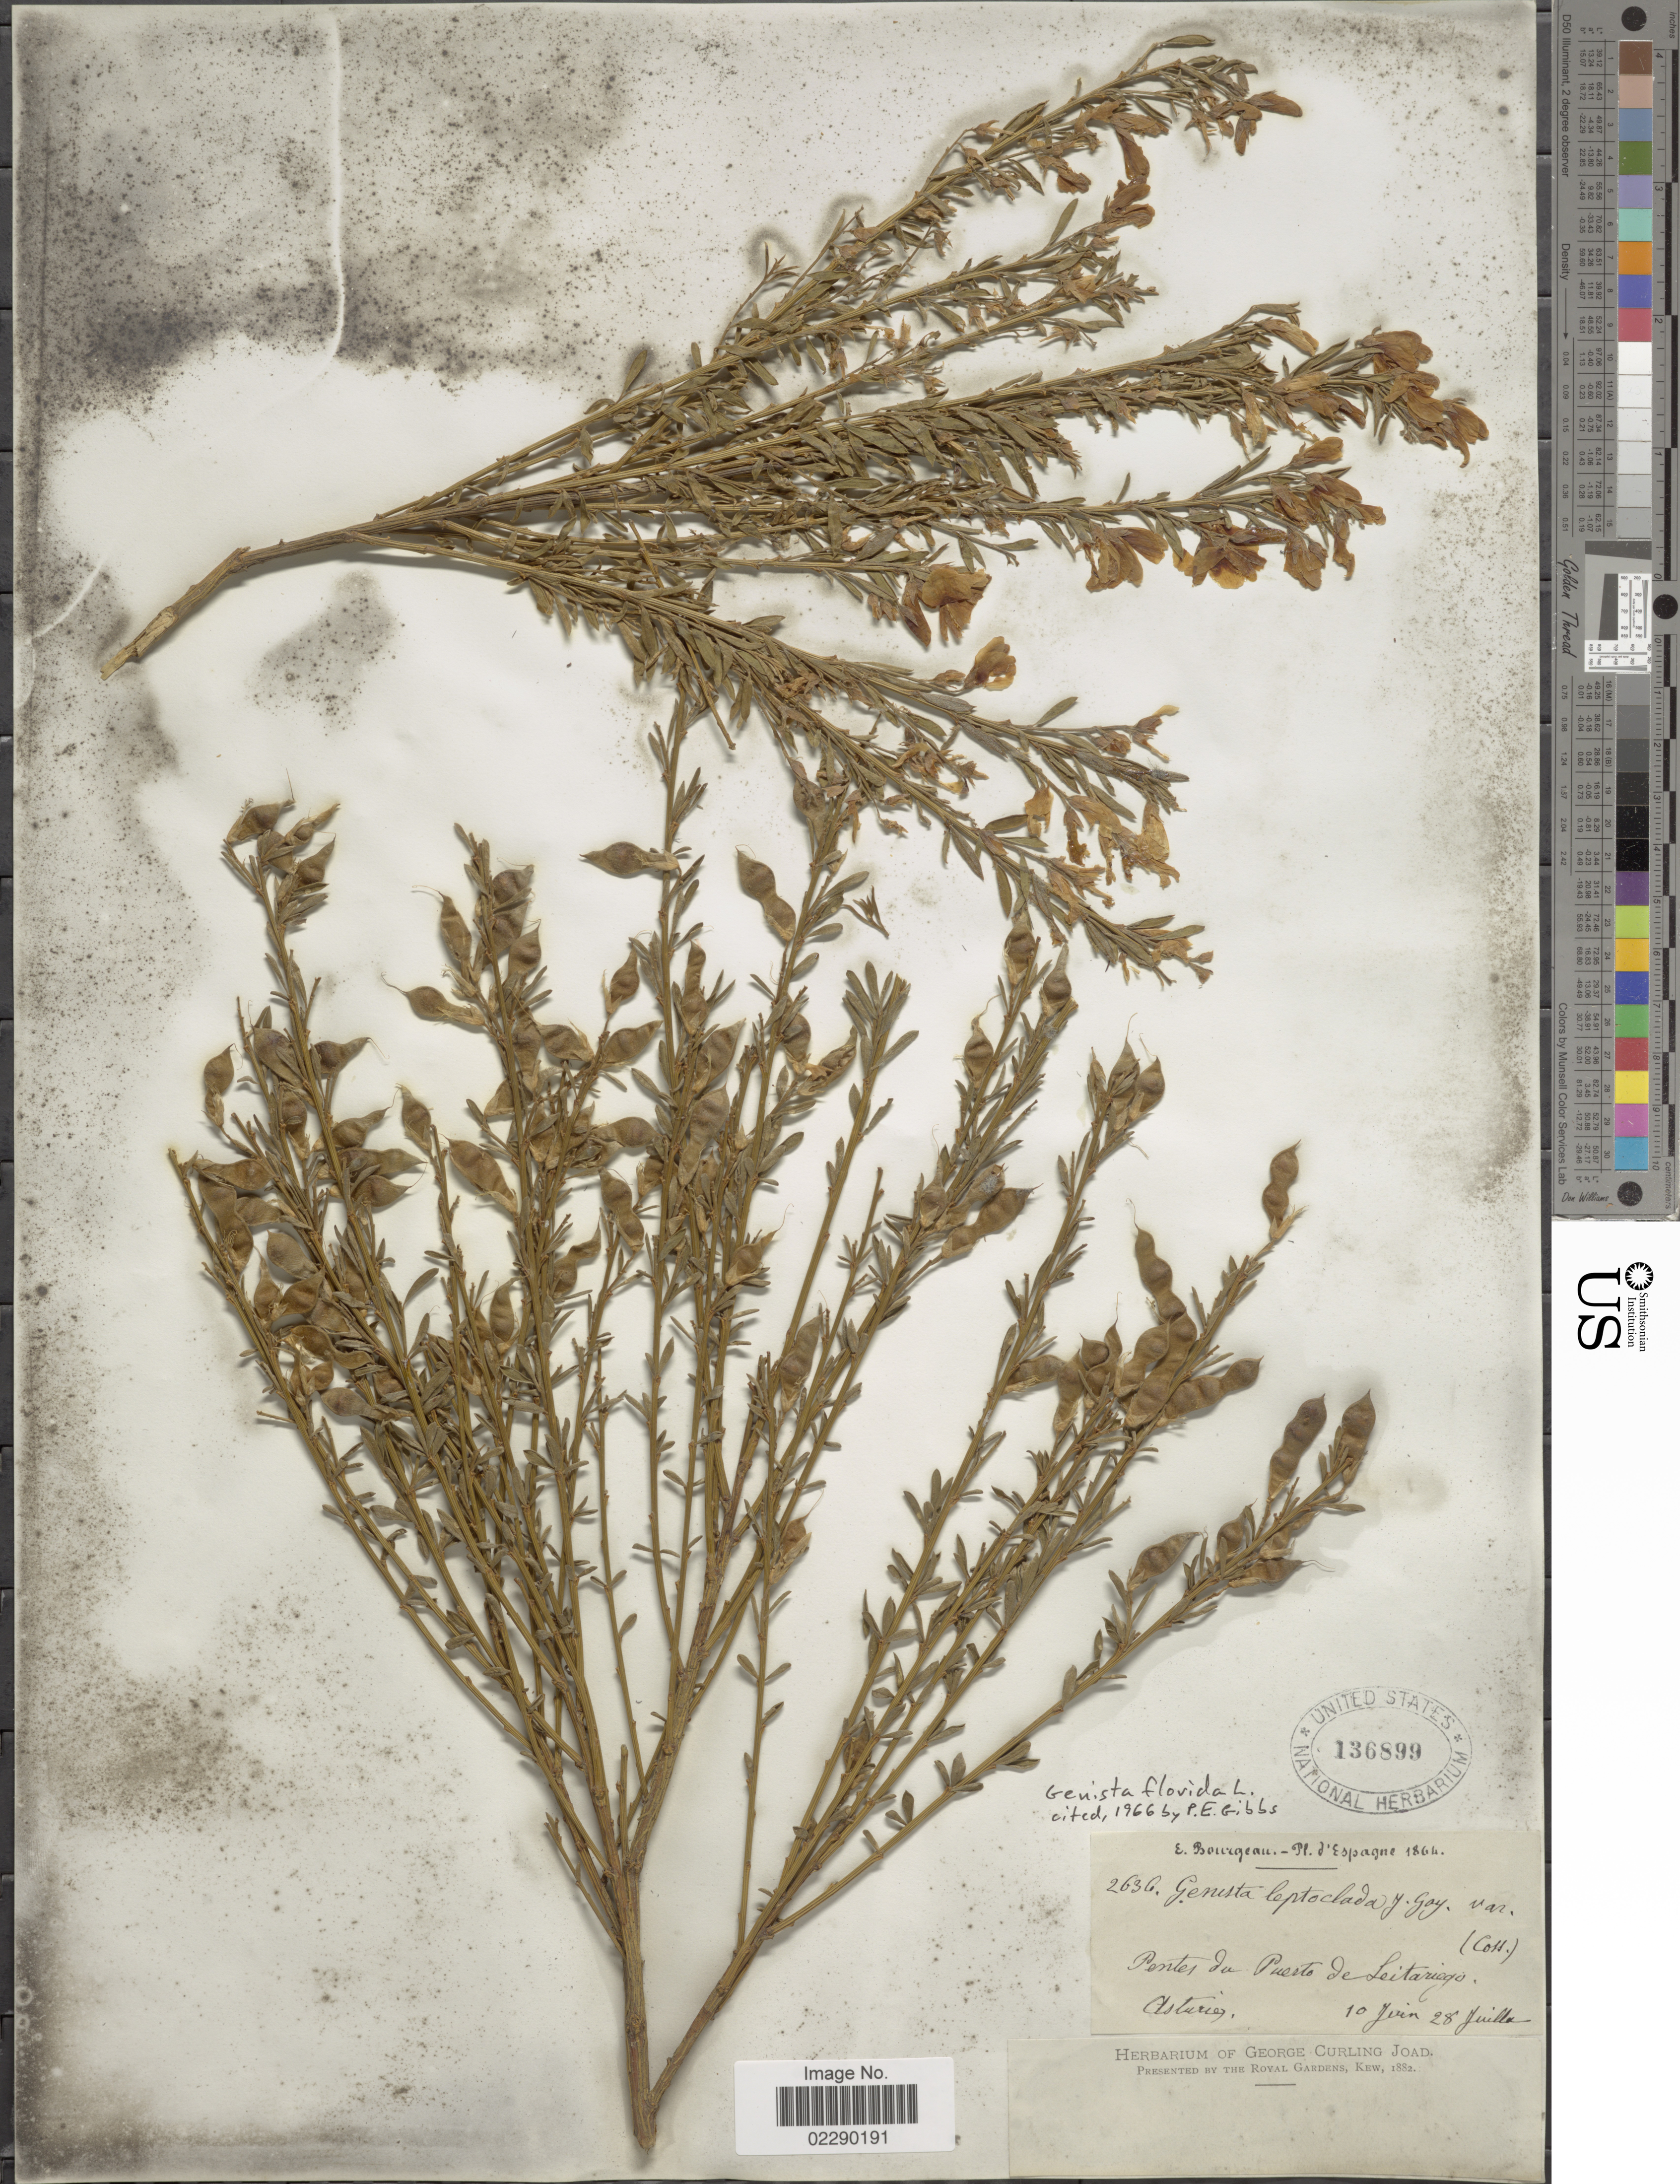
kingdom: Plantae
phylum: Tracheophyta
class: Magnoliopsida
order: Fabales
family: Fabaceae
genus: Genista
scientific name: Genista florida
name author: L.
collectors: E. Bourgeau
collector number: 2636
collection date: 1864-06-10/1864-07-28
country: Spain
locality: Espagne, Pintes du Puerto de Leitariego, Asturie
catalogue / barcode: US 136899